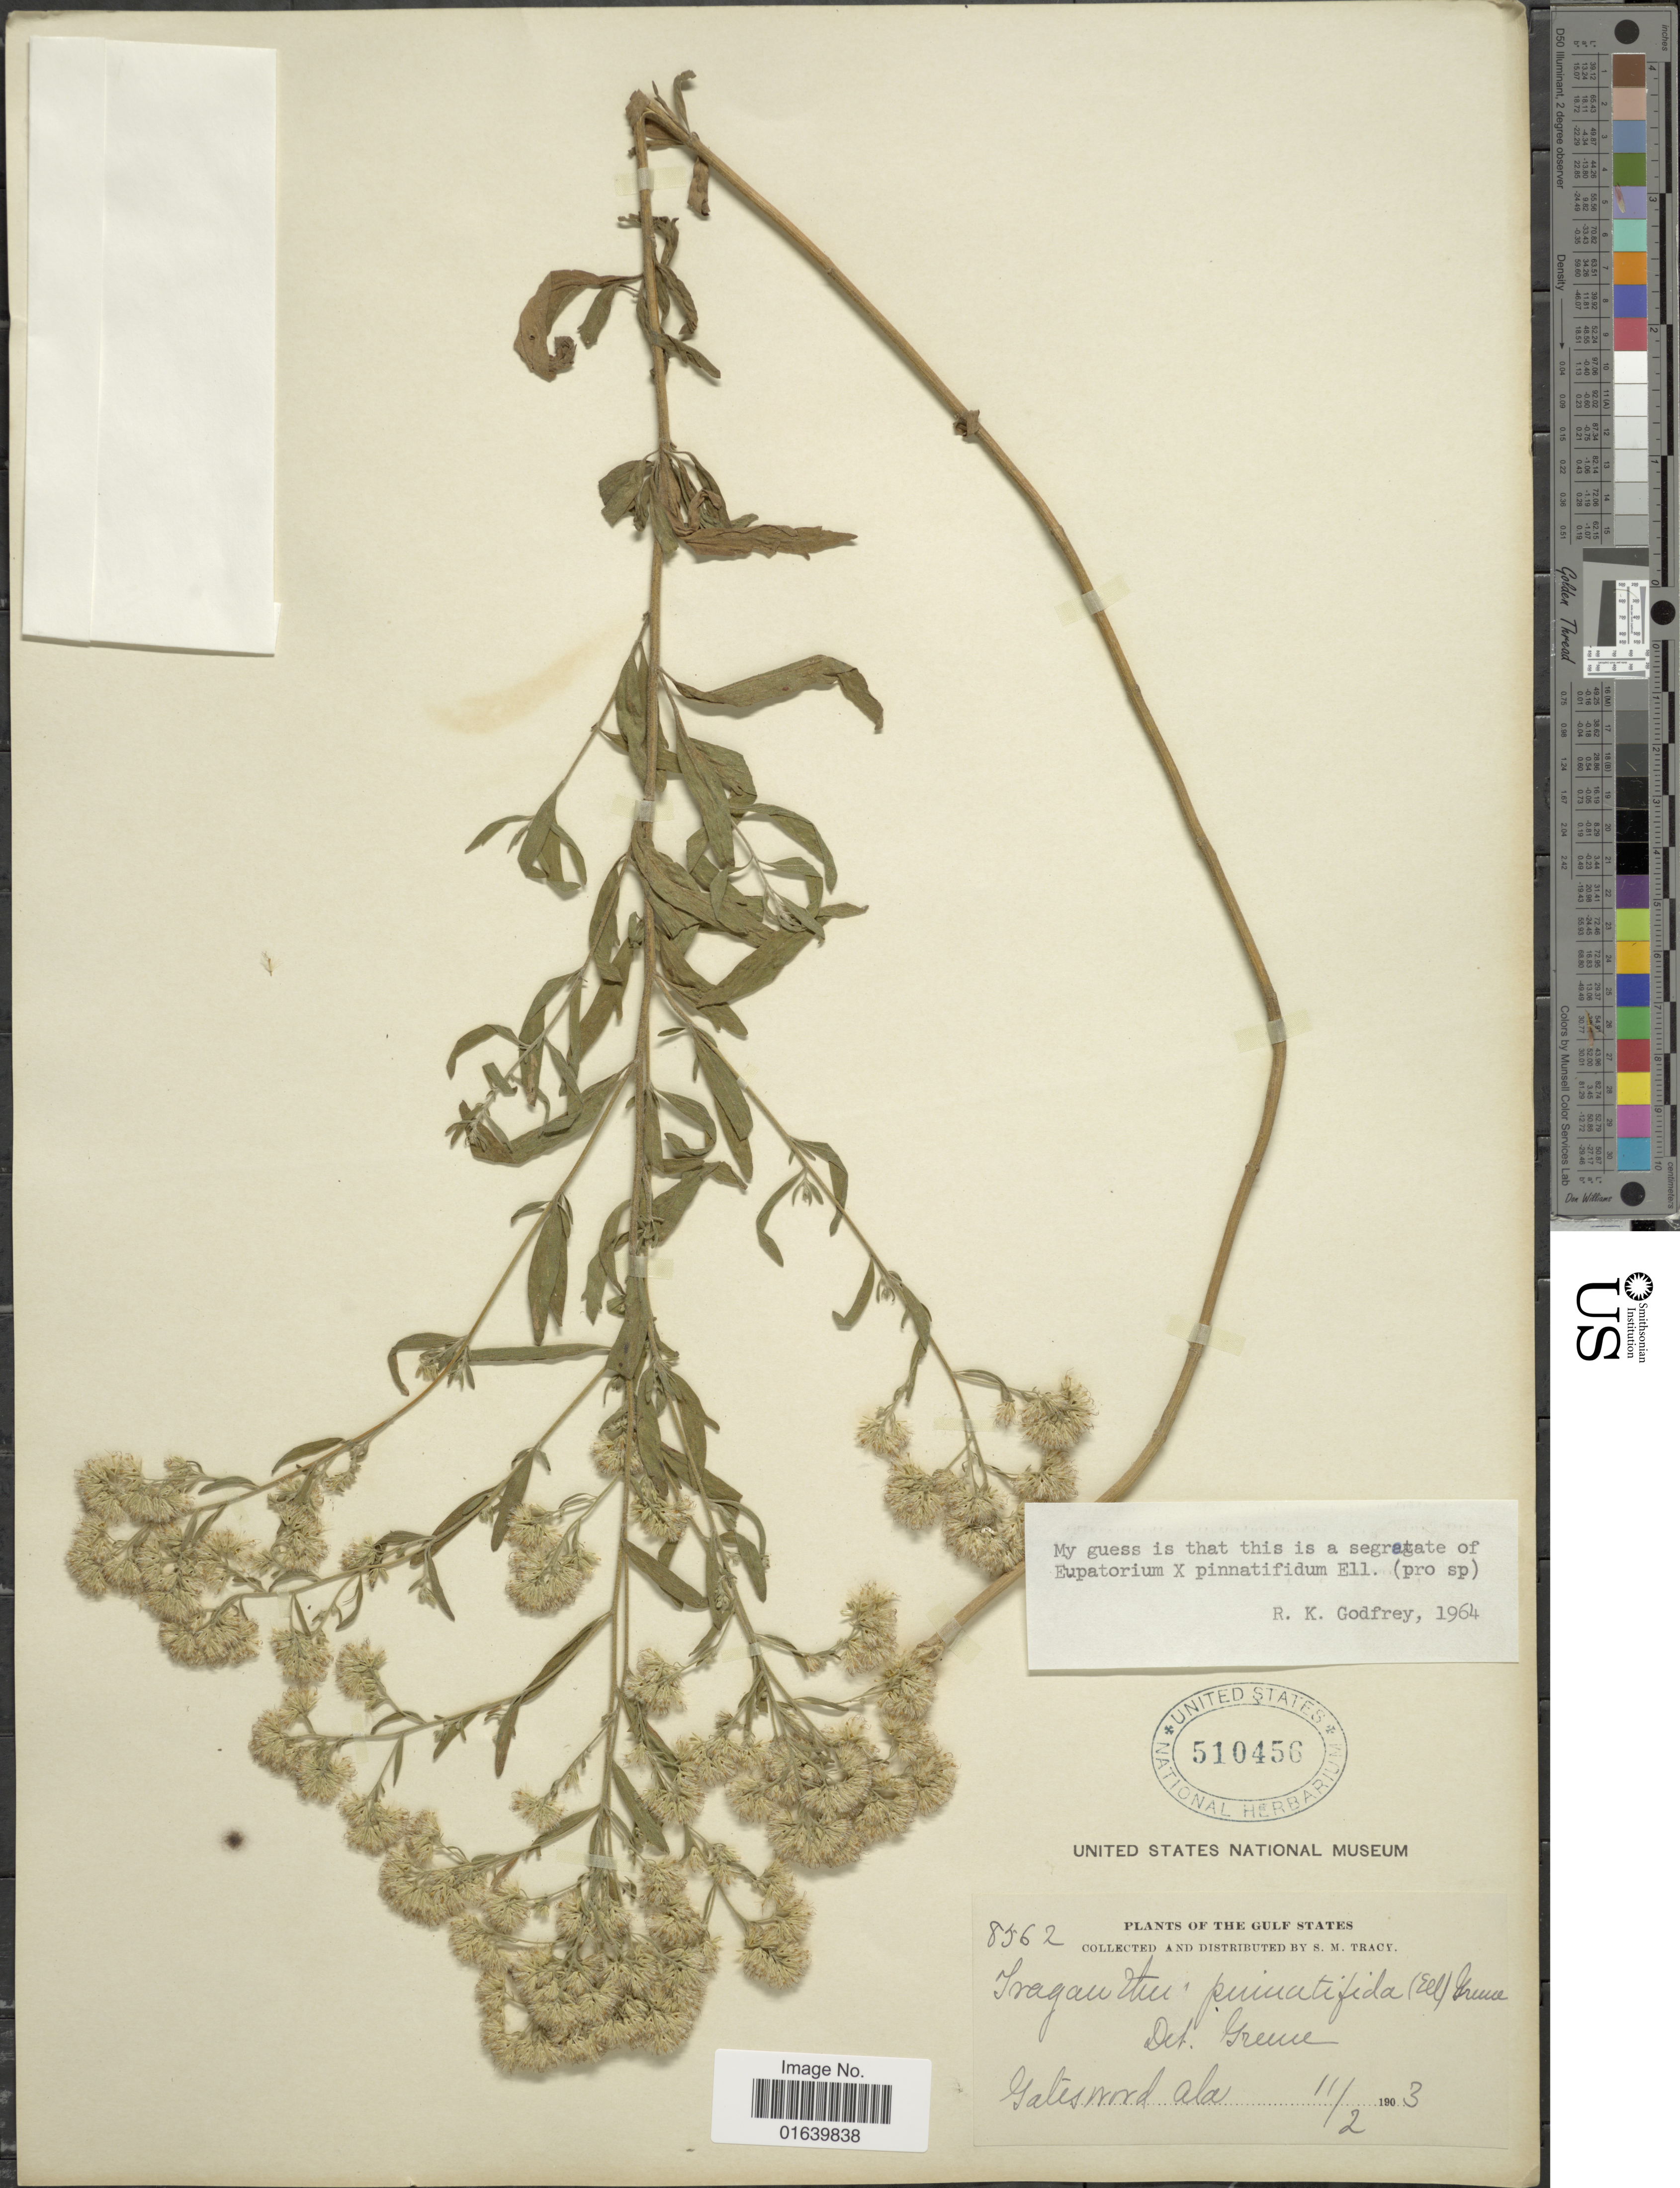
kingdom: Plantae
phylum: Tracheophyta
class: Magnoliopsida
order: Asterales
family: Asteraceae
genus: Eupatorium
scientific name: Eupatorium x pinnatifidum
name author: Elliott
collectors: S. M. Tracy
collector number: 8562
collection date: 1903-11-02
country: United States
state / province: Alabama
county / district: Crenshaw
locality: Glenwood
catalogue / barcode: US 510456